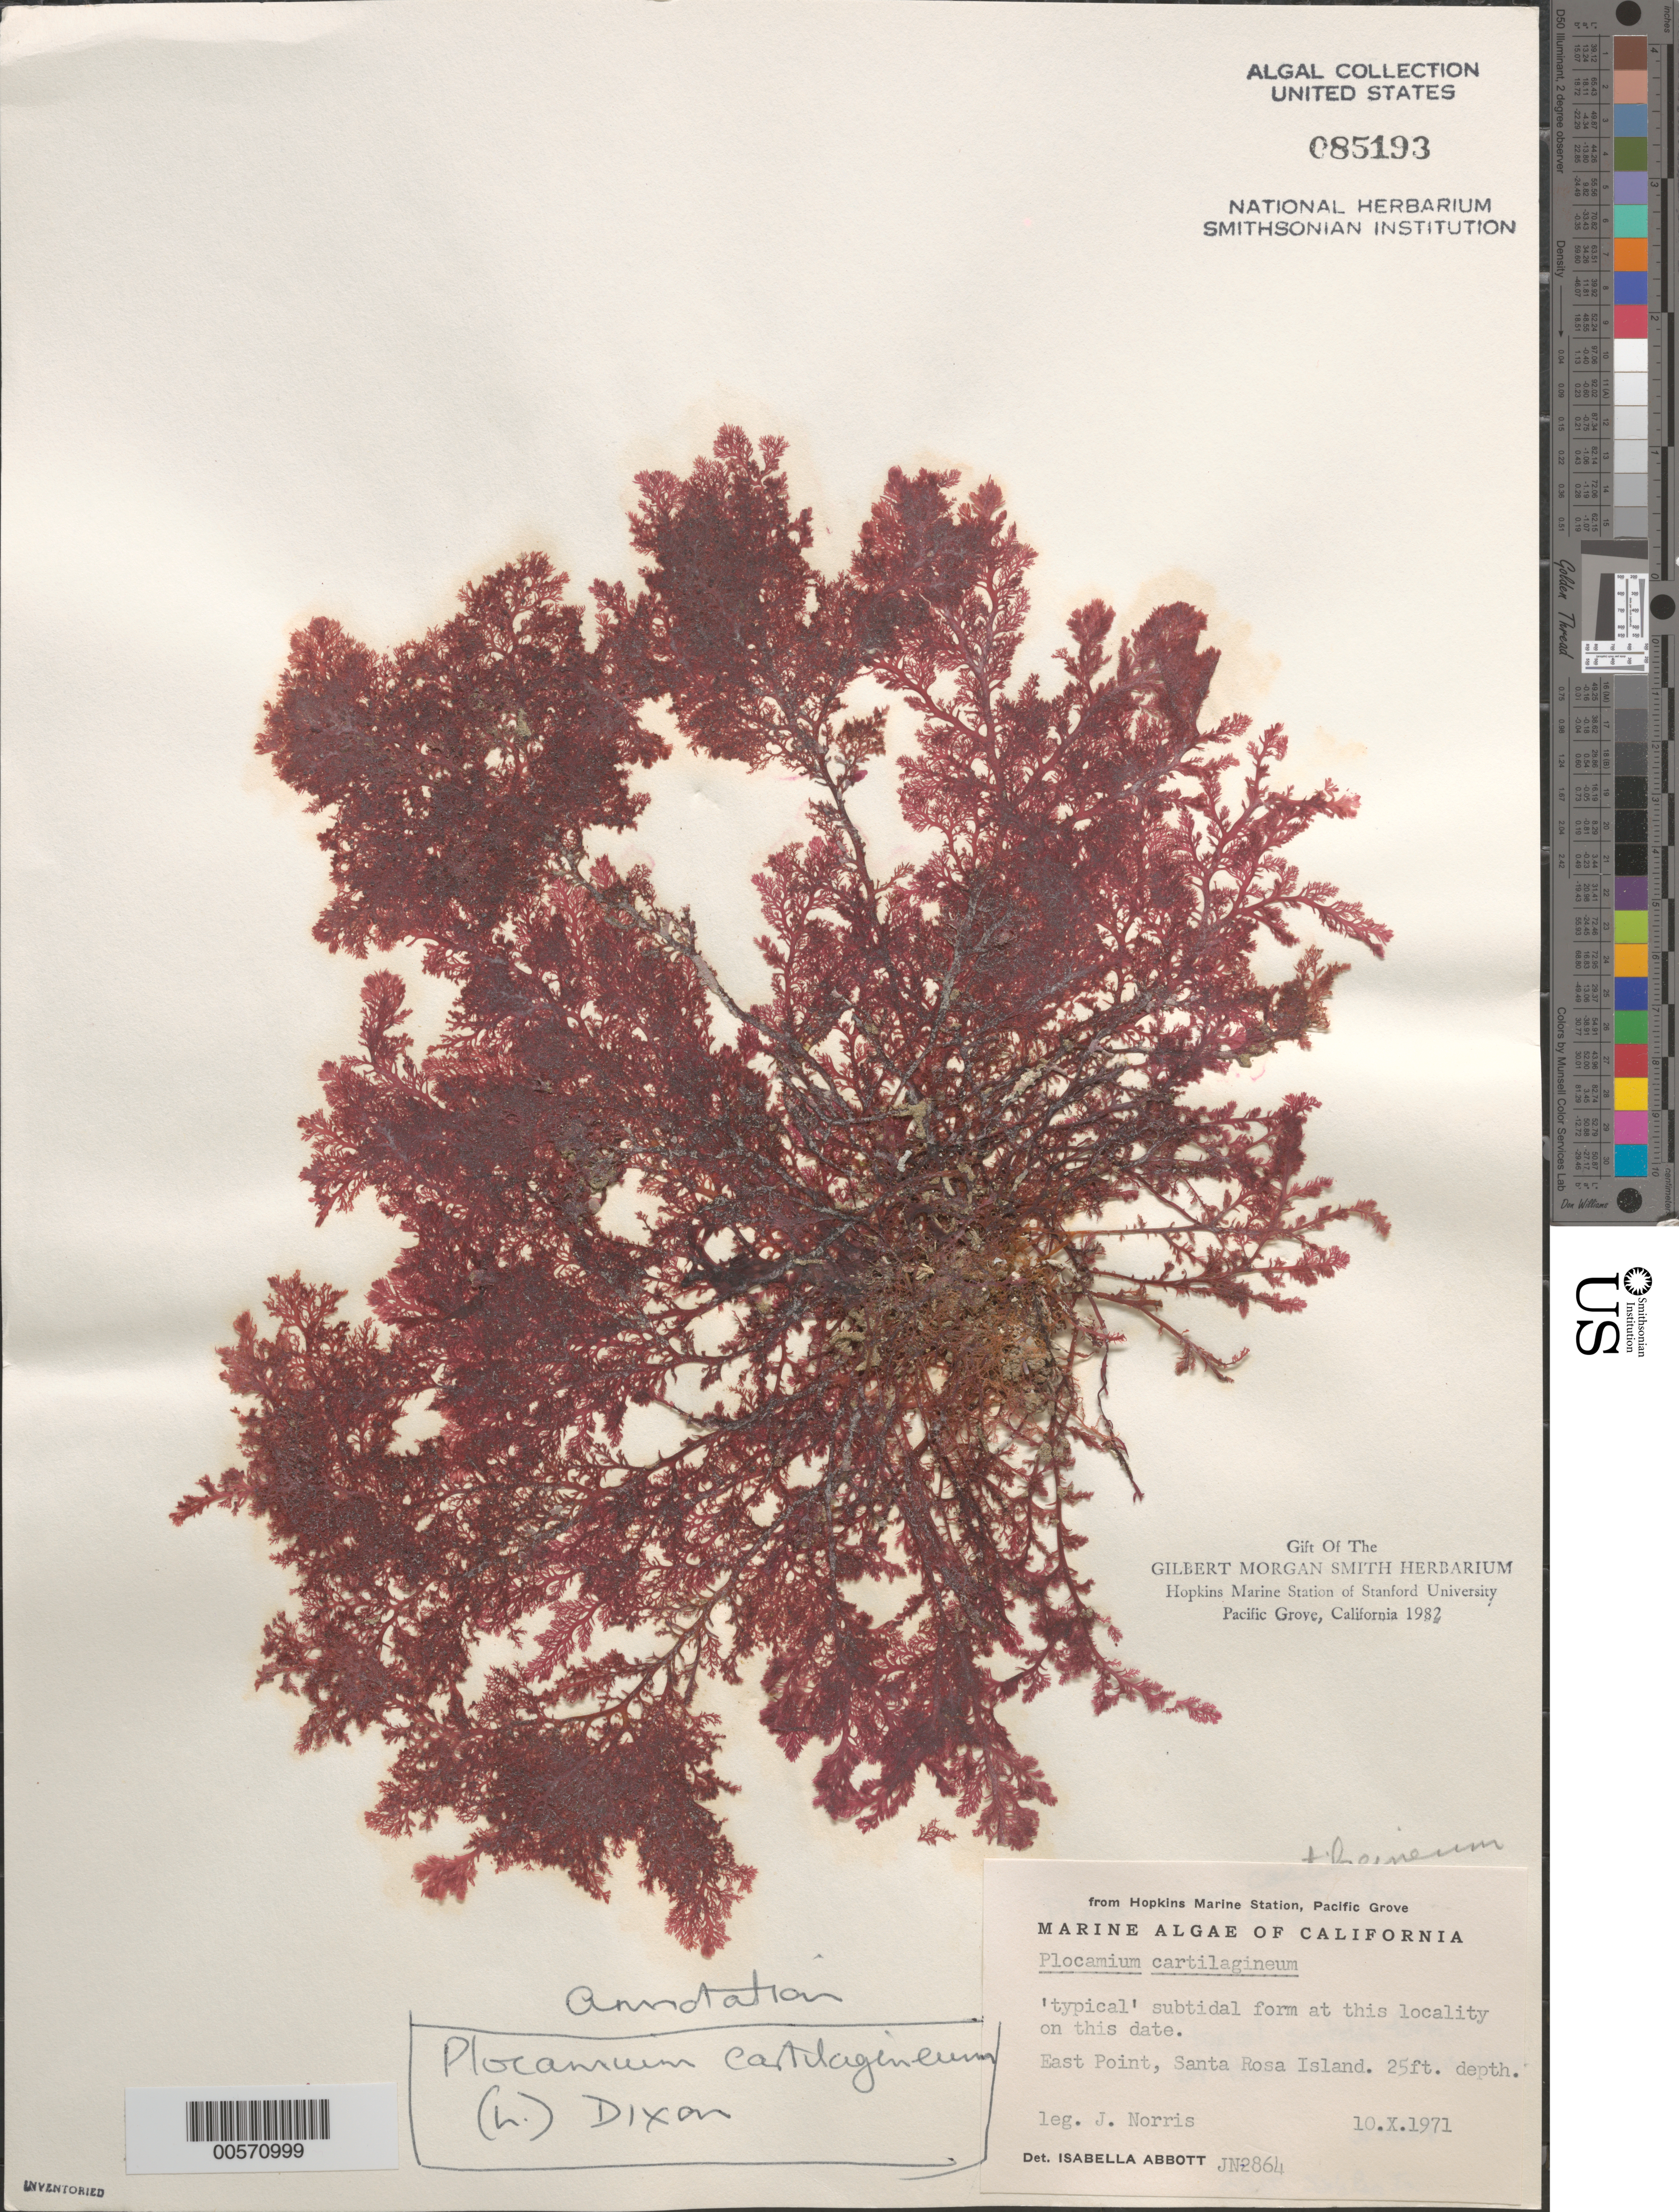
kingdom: Plantae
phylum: Rhodophyta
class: Florideophyceae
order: Plocamiales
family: Plocamiaceae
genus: Plocamium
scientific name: Plocamium cartilagineum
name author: (L.) P.S. Dixon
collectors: J. N. Norris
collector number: JN-2864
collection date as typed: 10 Oct 1971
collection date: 1971-10-10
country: United States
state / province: California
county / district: Santa Barbara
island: Santa Rosa Island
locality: East Point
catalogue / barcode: US 85193